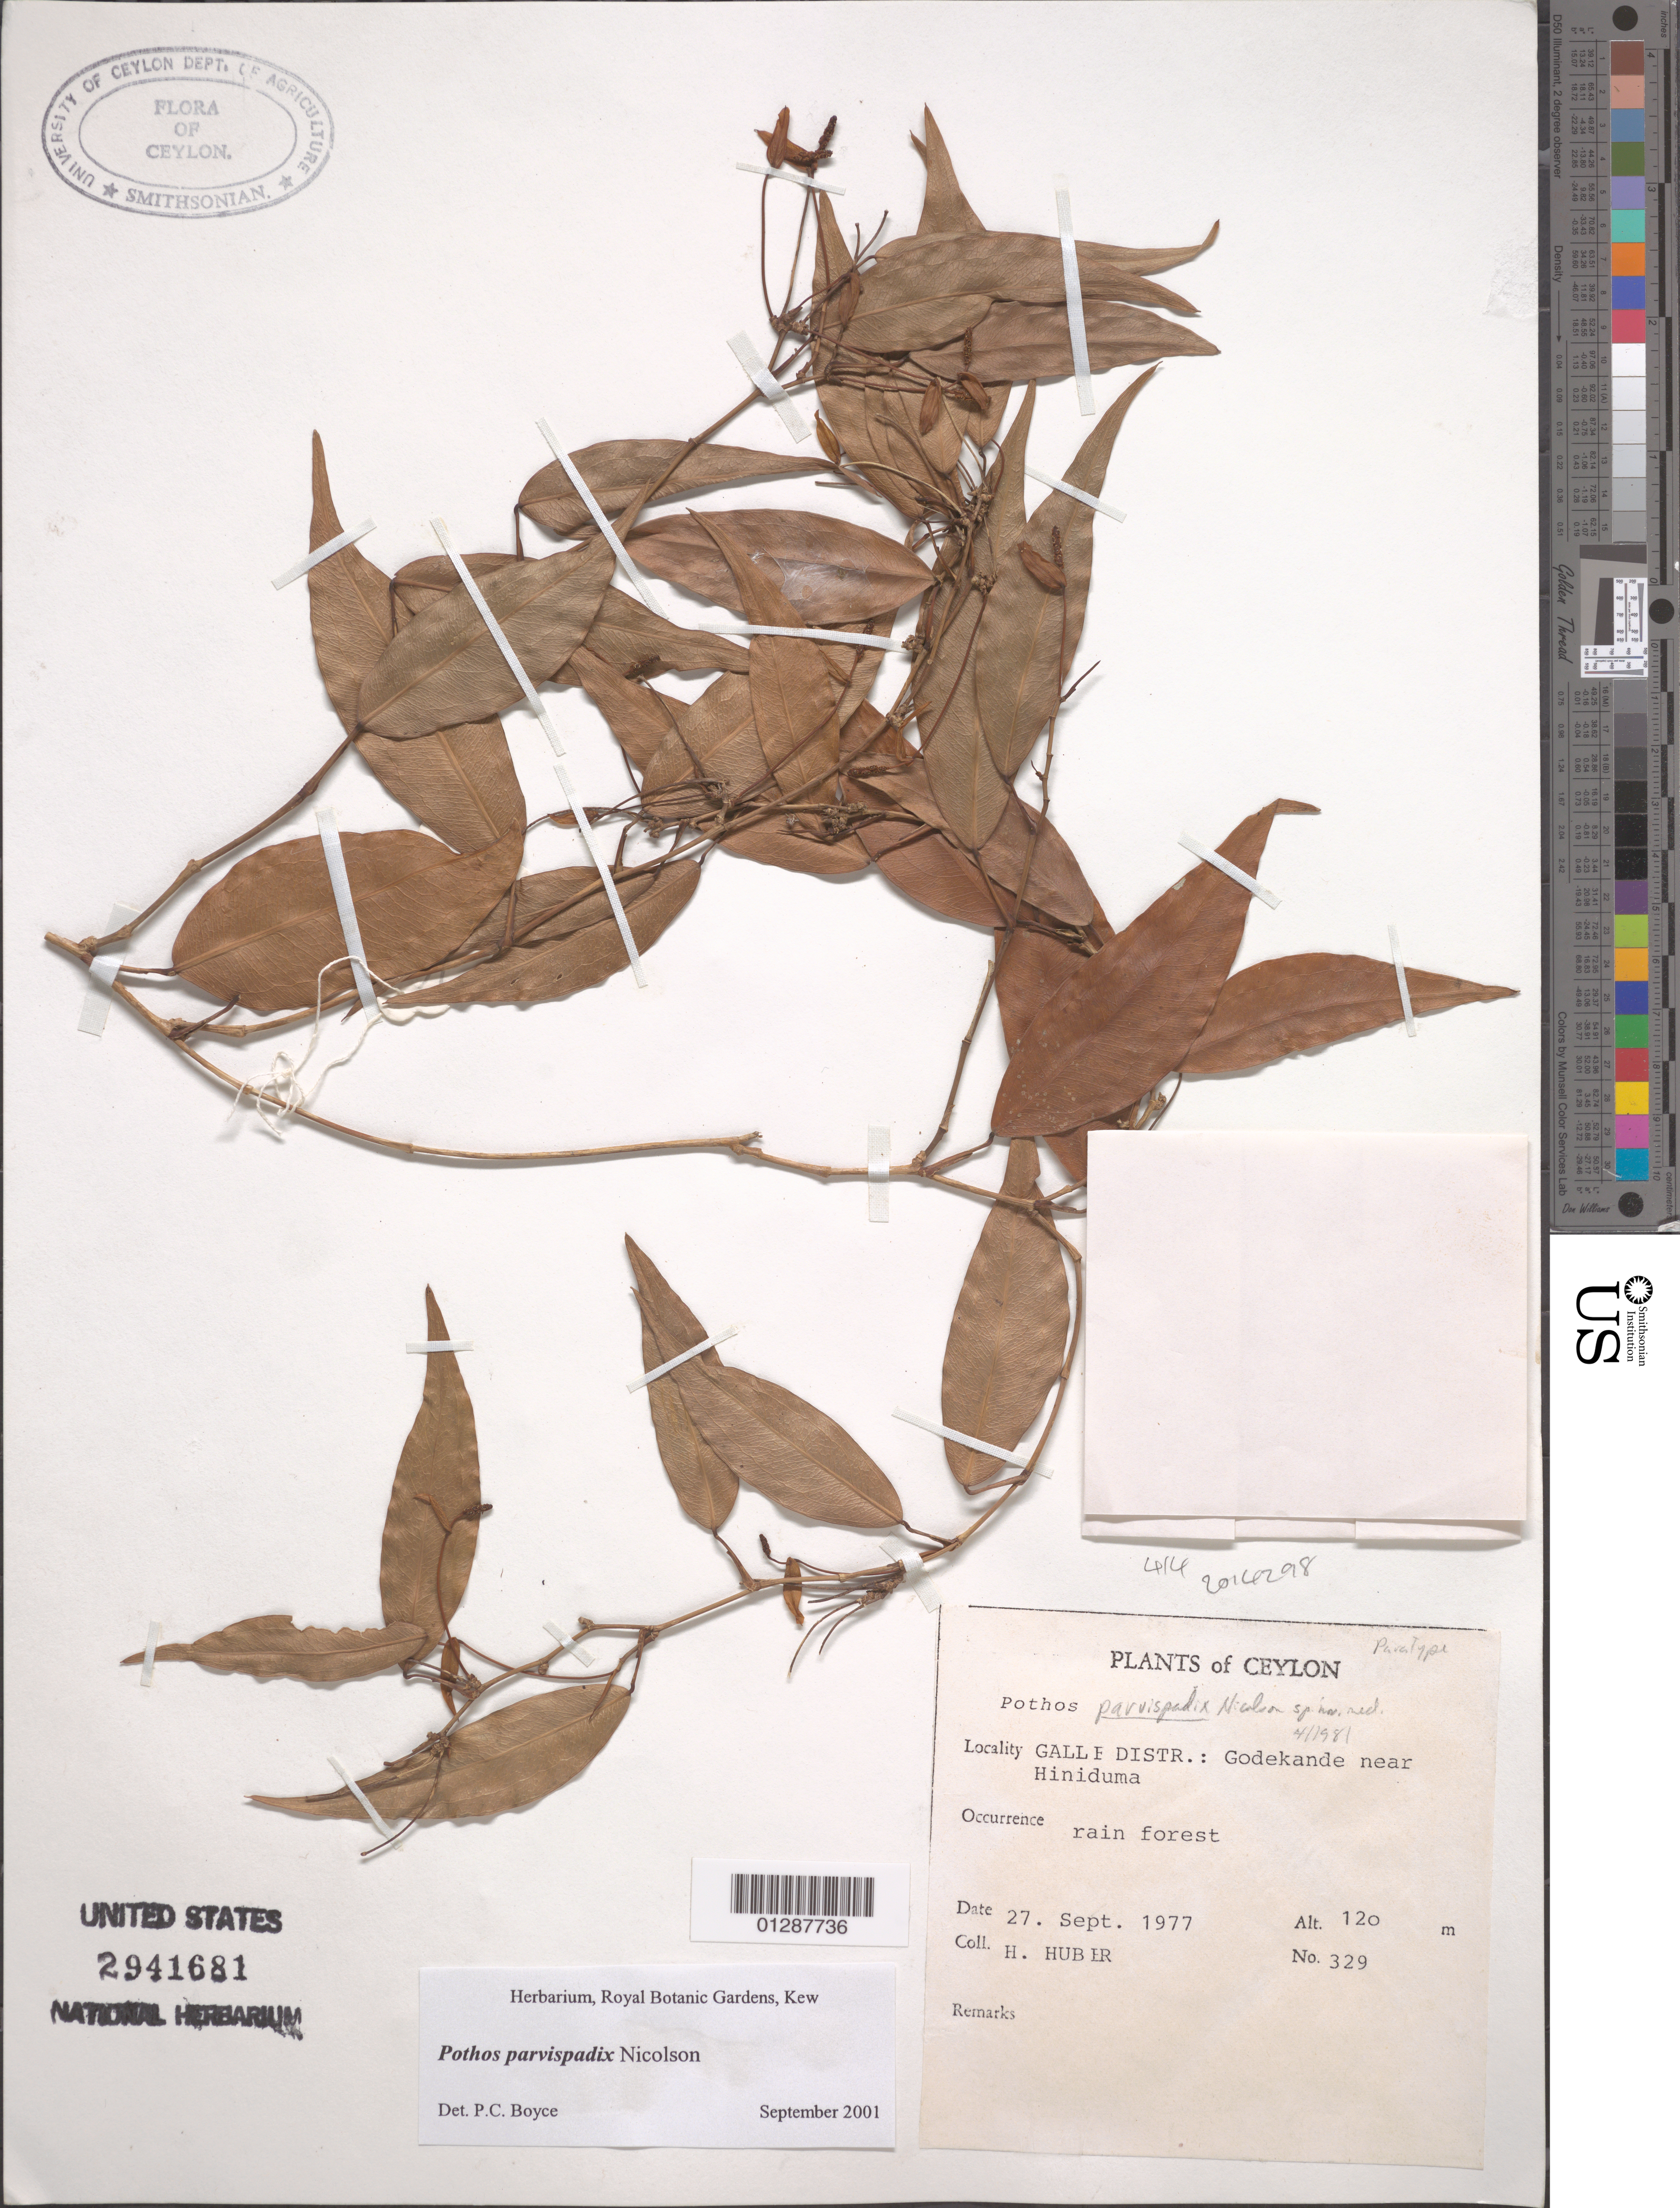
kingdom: Plantae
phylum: Tracheophyta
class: Liliopsida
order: Alismatales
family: Araceae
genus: Pothos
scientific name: Pothos parvispadix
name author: Nicolson in Dassan. & Fosberg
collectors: H. Huber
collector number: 329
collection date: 1977-09-27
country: Sri Lanka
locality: Ceylon. Galle Distr.: Godekande near Hiniduma.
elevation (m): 120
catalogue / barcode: US 2941681